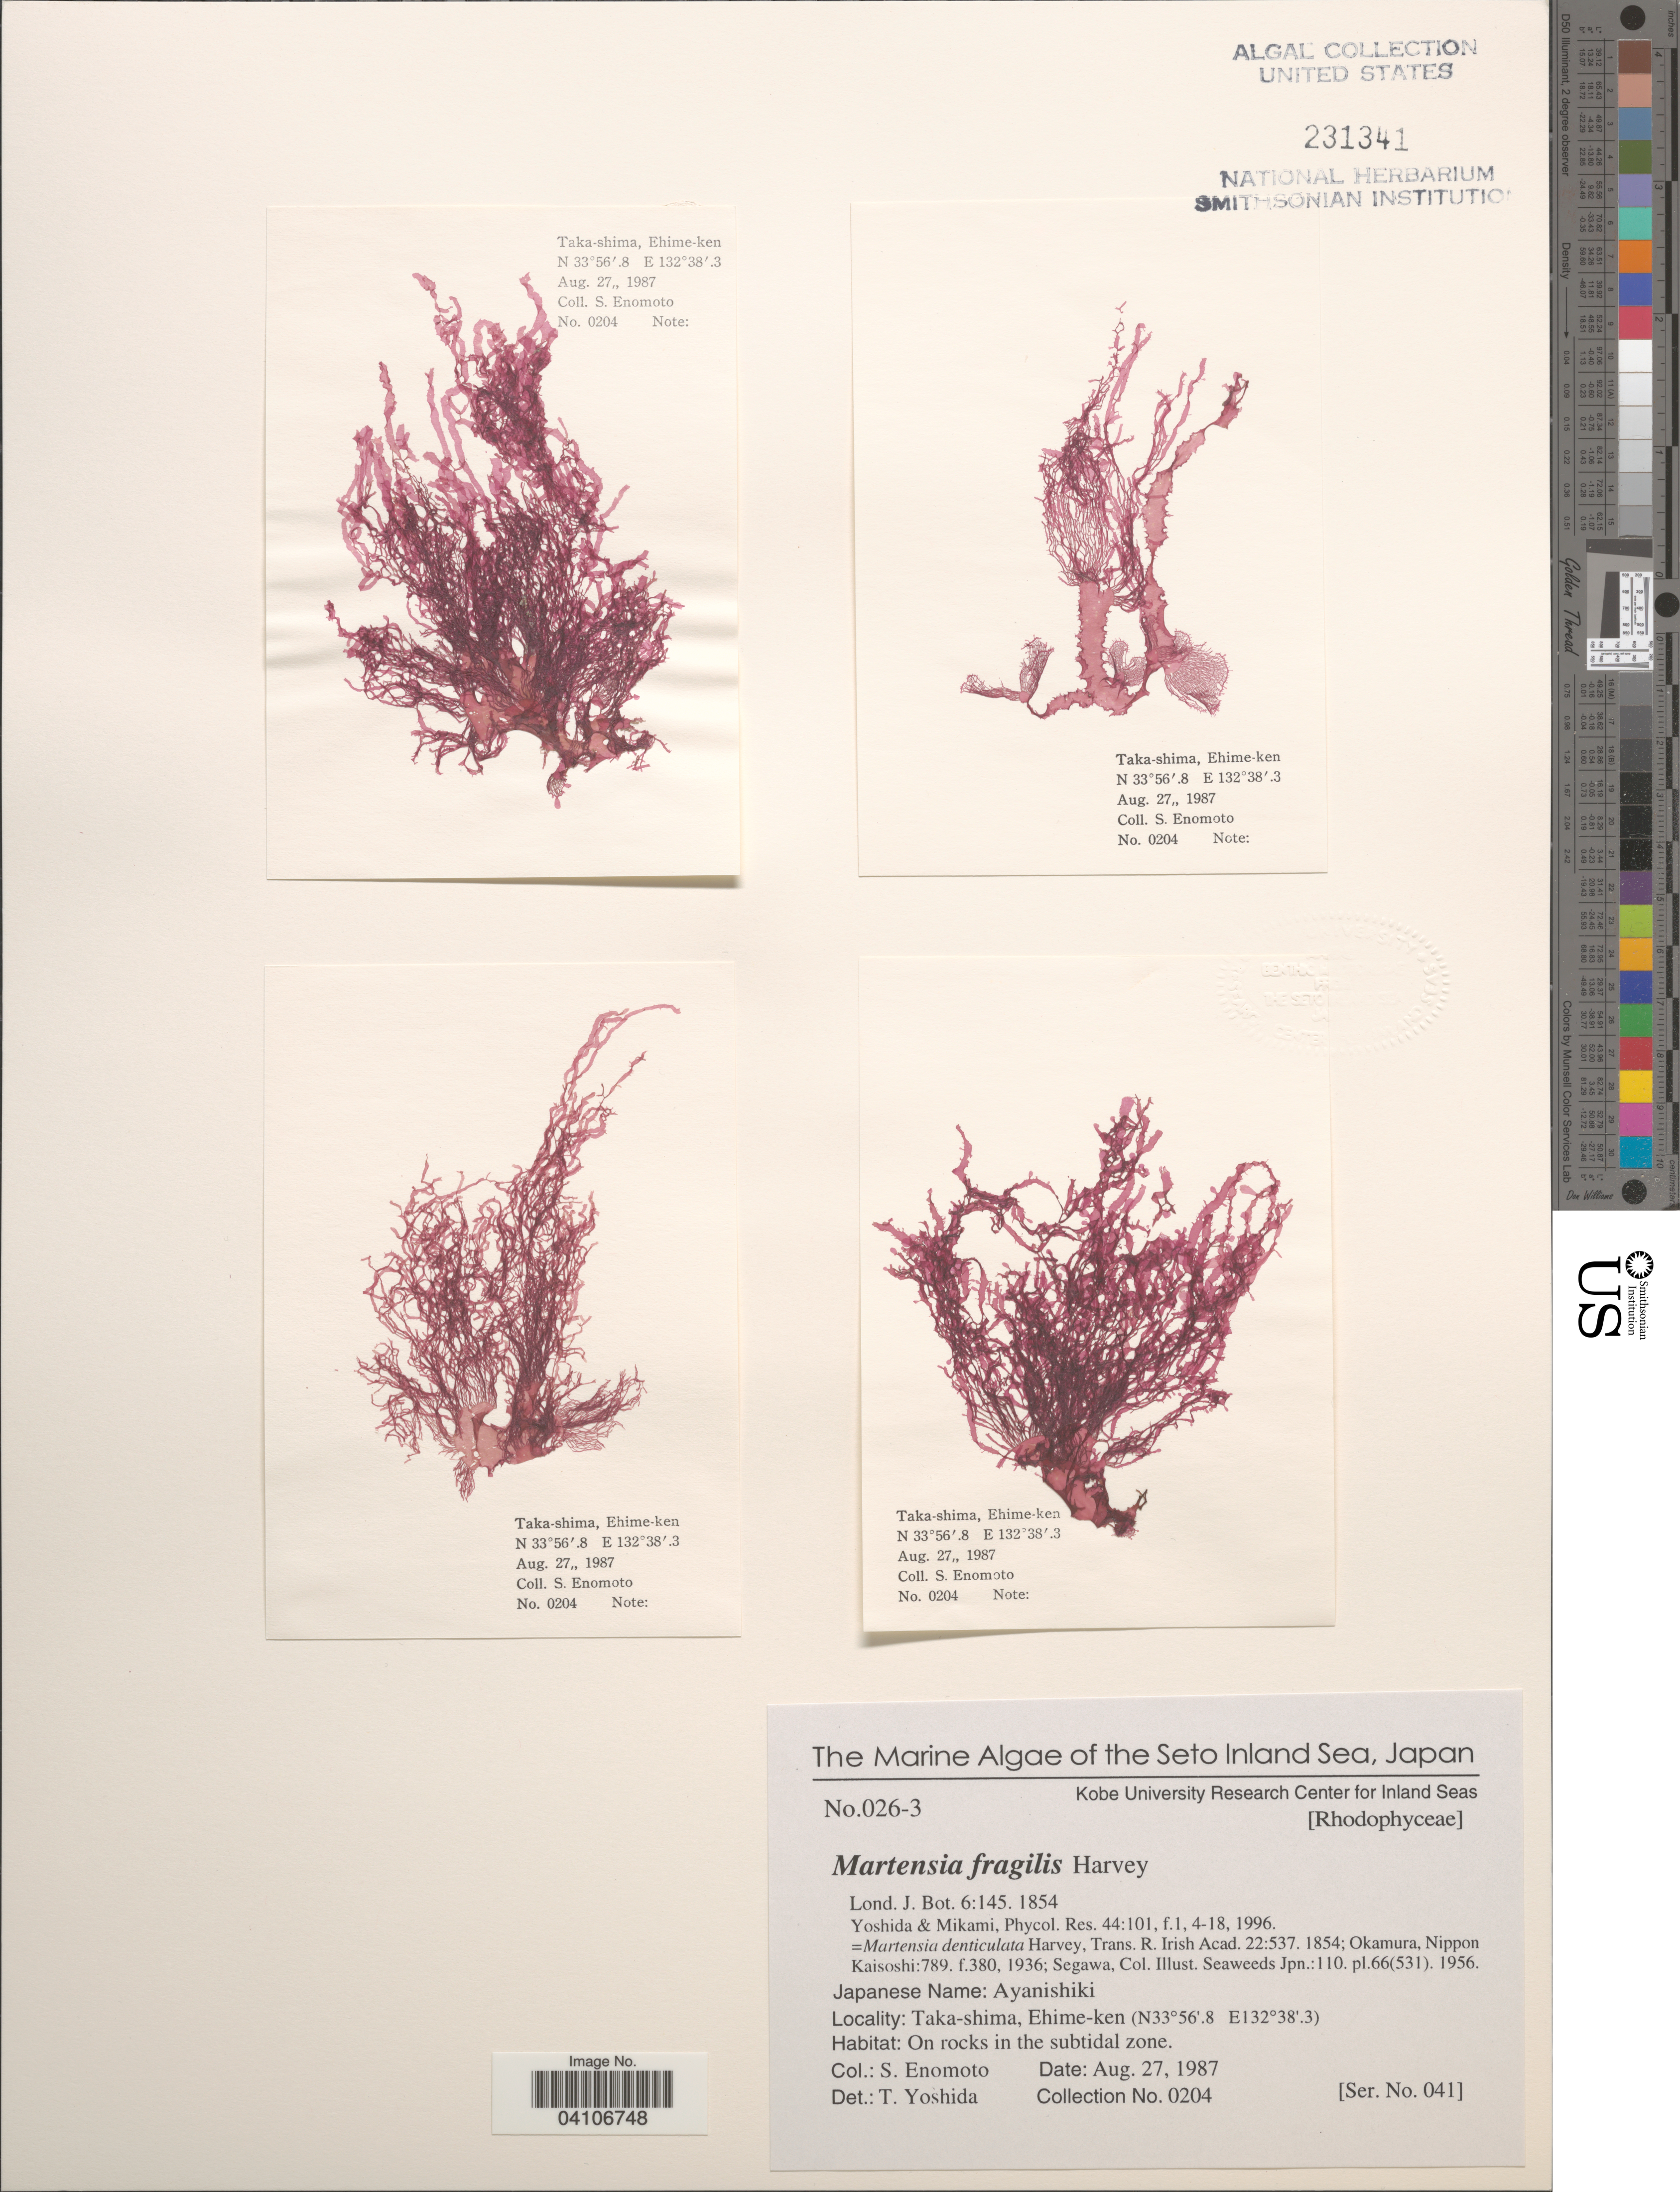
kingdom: Plantae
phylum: Rhodophyta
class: Florideophyceae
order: Ceramiales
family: Delesseriaceae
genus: Martensia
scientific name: Martensia fragilis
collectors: S. Enomoto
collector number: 0204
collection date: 1987-08-27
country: Japan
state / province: Ehime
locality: The Seto Inland Sea. Taka-shima, Ehime-ken. On rocks in the subtidal zone.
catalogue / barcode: US 231341